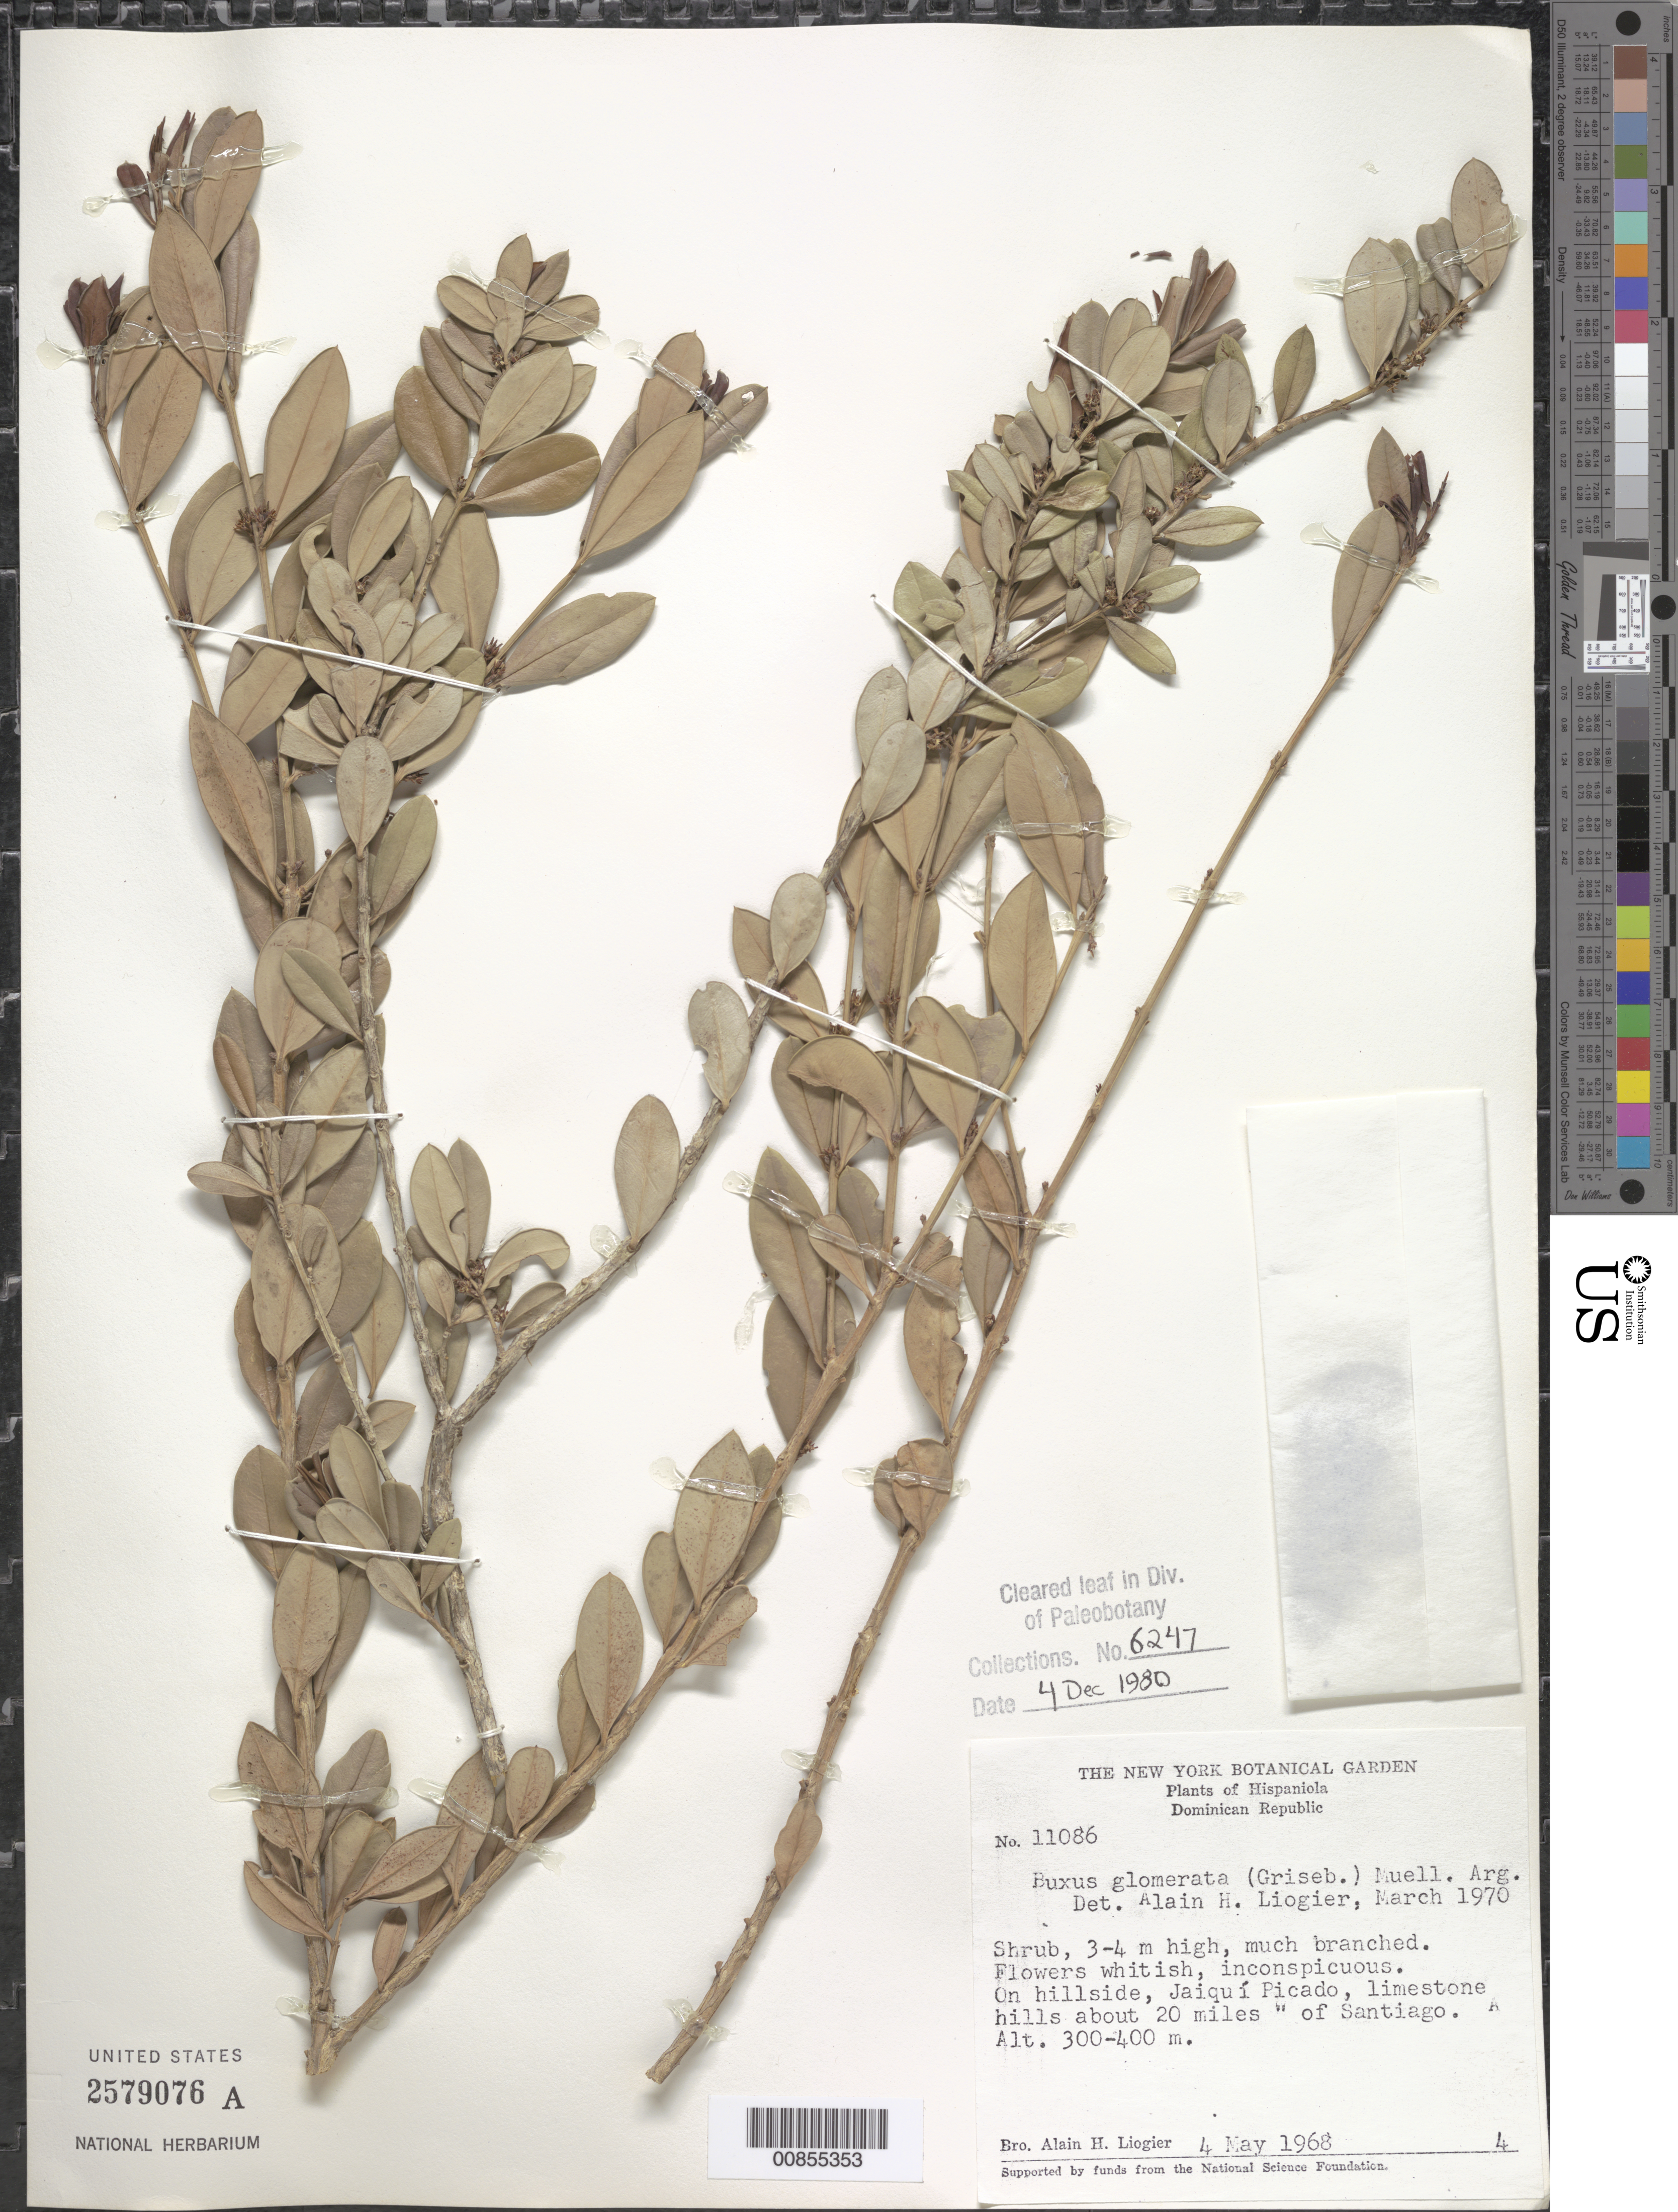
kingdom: Plantae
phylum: Tracheophyta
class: Magnoliopsida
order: Buxales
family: Buxaceae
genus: Buxus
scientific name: Buxus glomerata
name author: (Griseb.) Müll. Arg.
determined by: Liogier, Alain H.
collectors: A. H. Liogier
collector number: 11086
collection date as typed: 04 May 1968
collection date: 1968-05-04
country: Dominican Republic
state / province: Santiago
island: Hispaniola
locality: Jaiquí Picado, 20 miles W of Santiago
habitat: On hillside of limestone hills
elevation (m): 300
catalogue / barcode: US 2579076